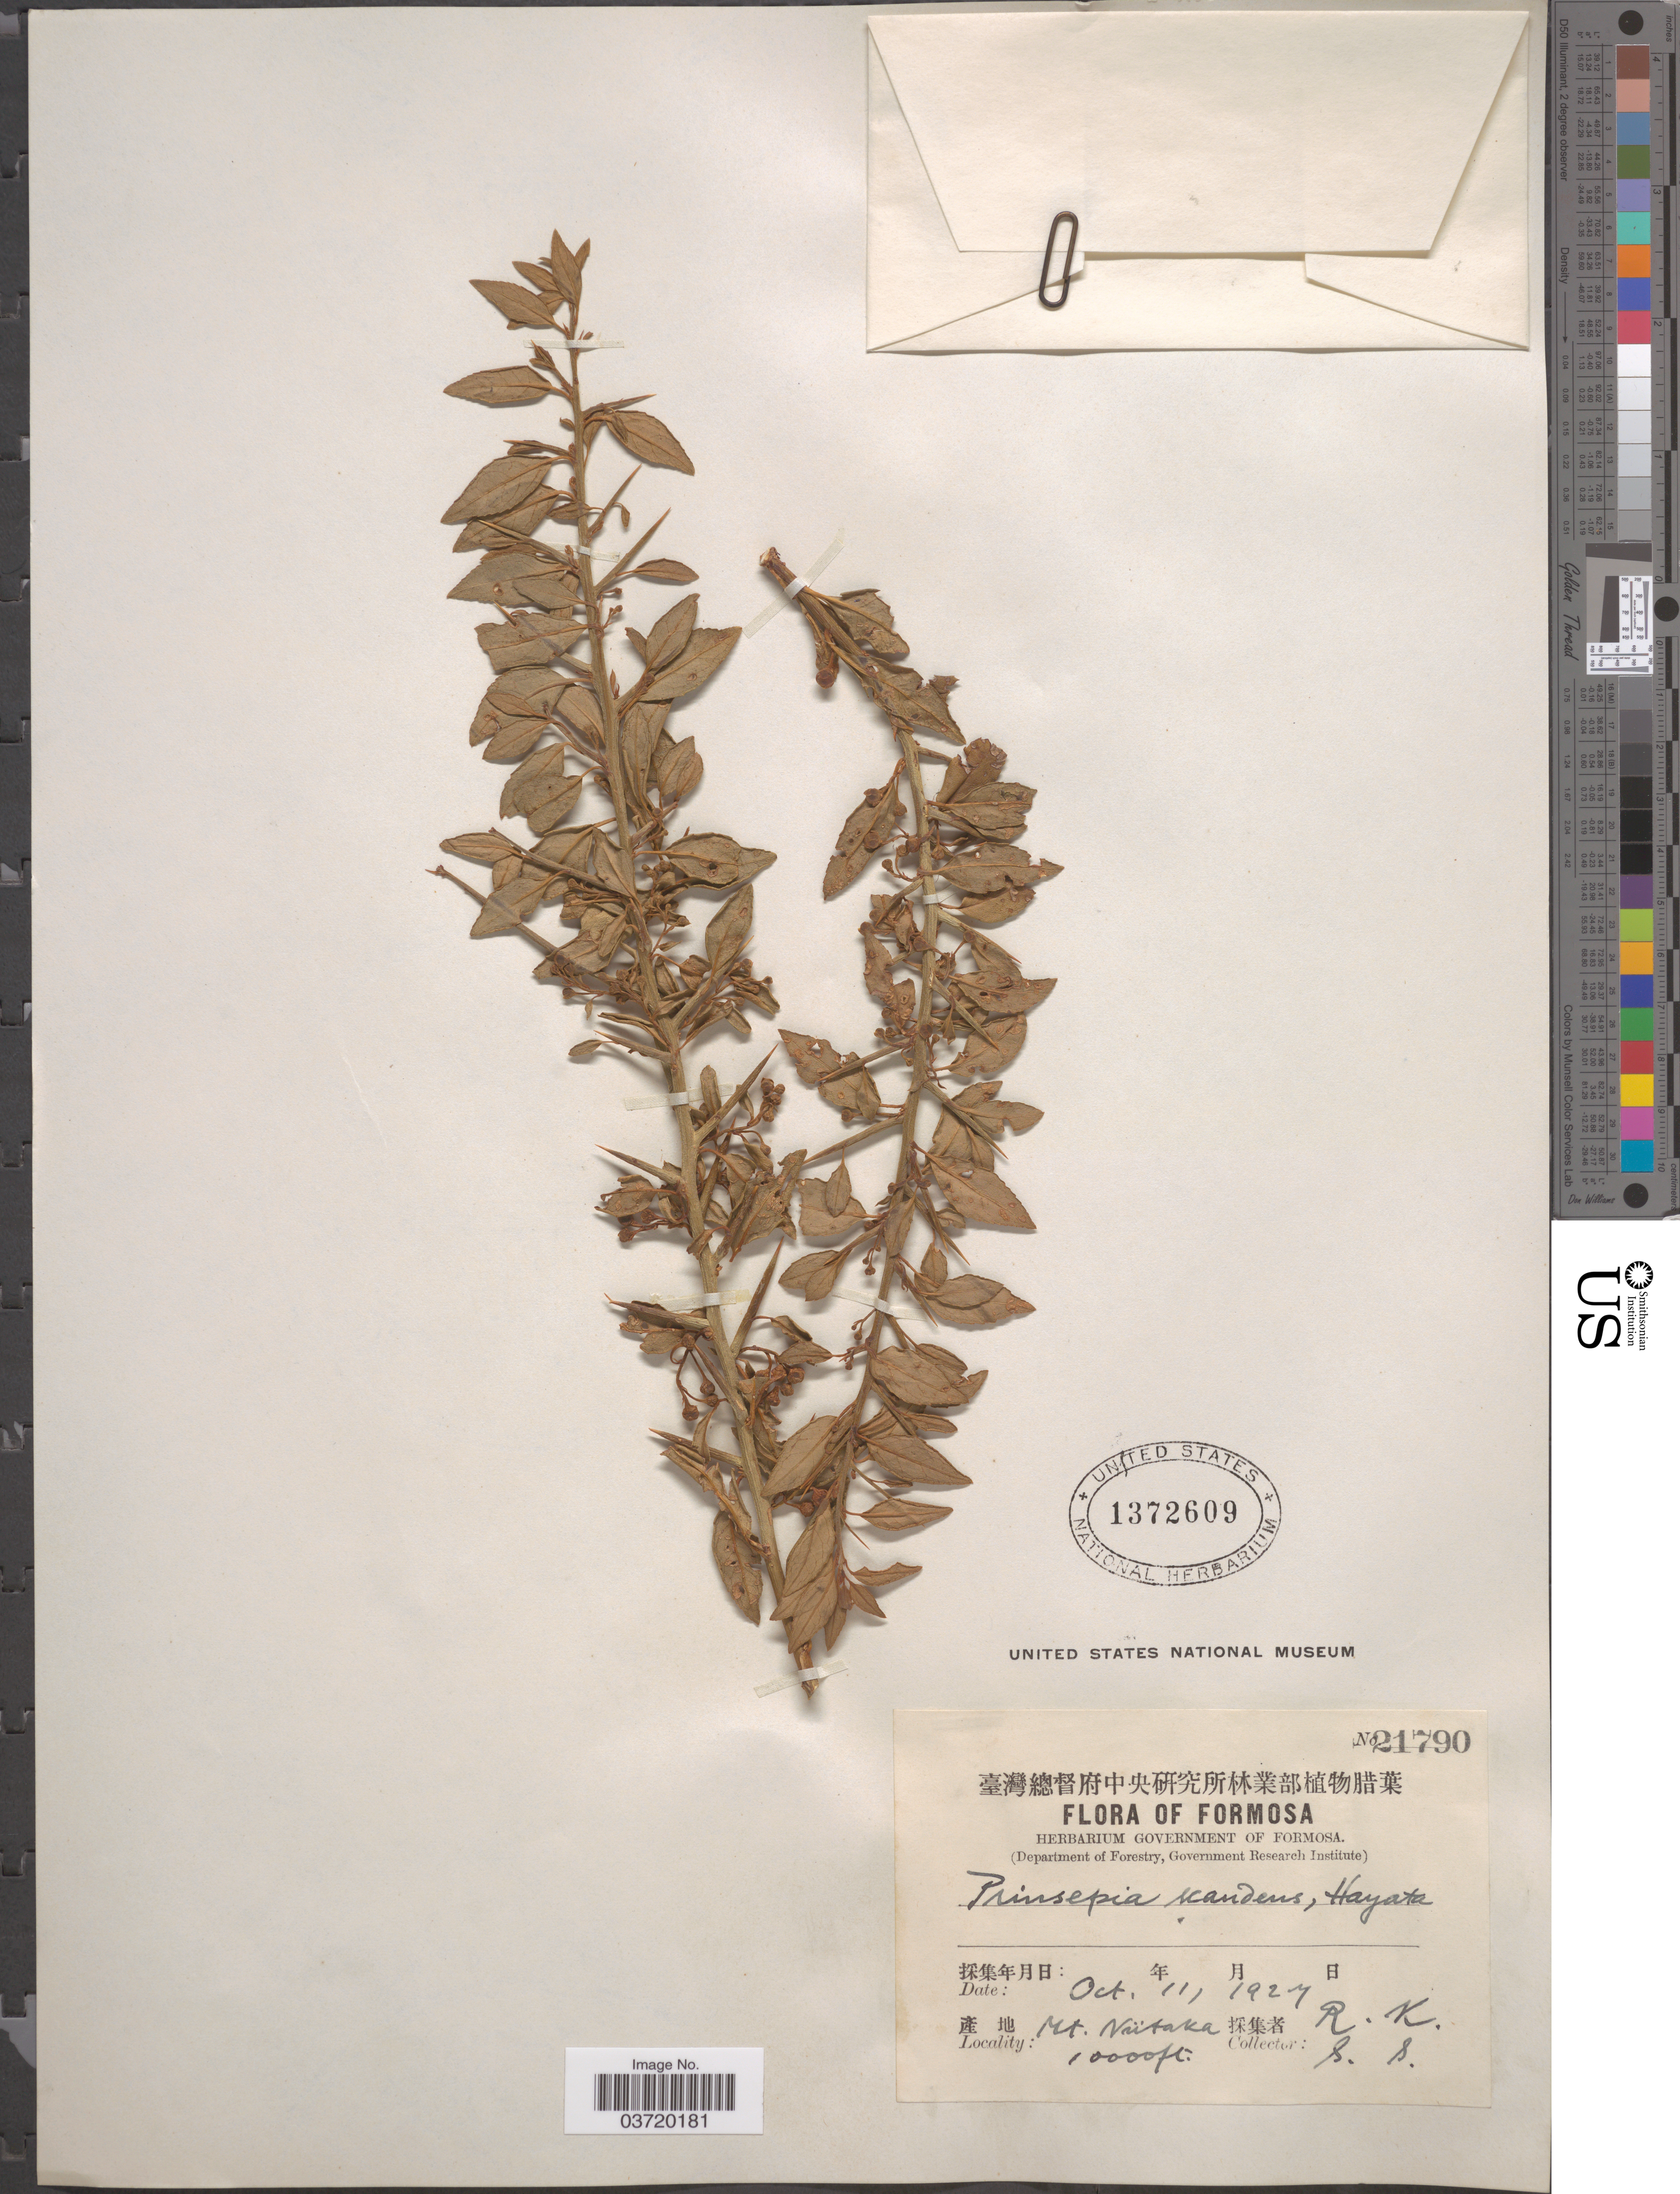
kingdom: Plantae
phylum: Tracheophyta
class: Magnoliopsida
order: Rosales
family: Rosaceae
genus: Prinsepia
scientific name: Prinsepia scandens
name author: Hayata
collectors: R. K. & S. S.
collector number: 21790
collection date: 1927-10-11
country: Taiwan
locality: Formosa. Mt. Niitaka.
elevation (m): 3048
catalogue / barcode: US 1372609